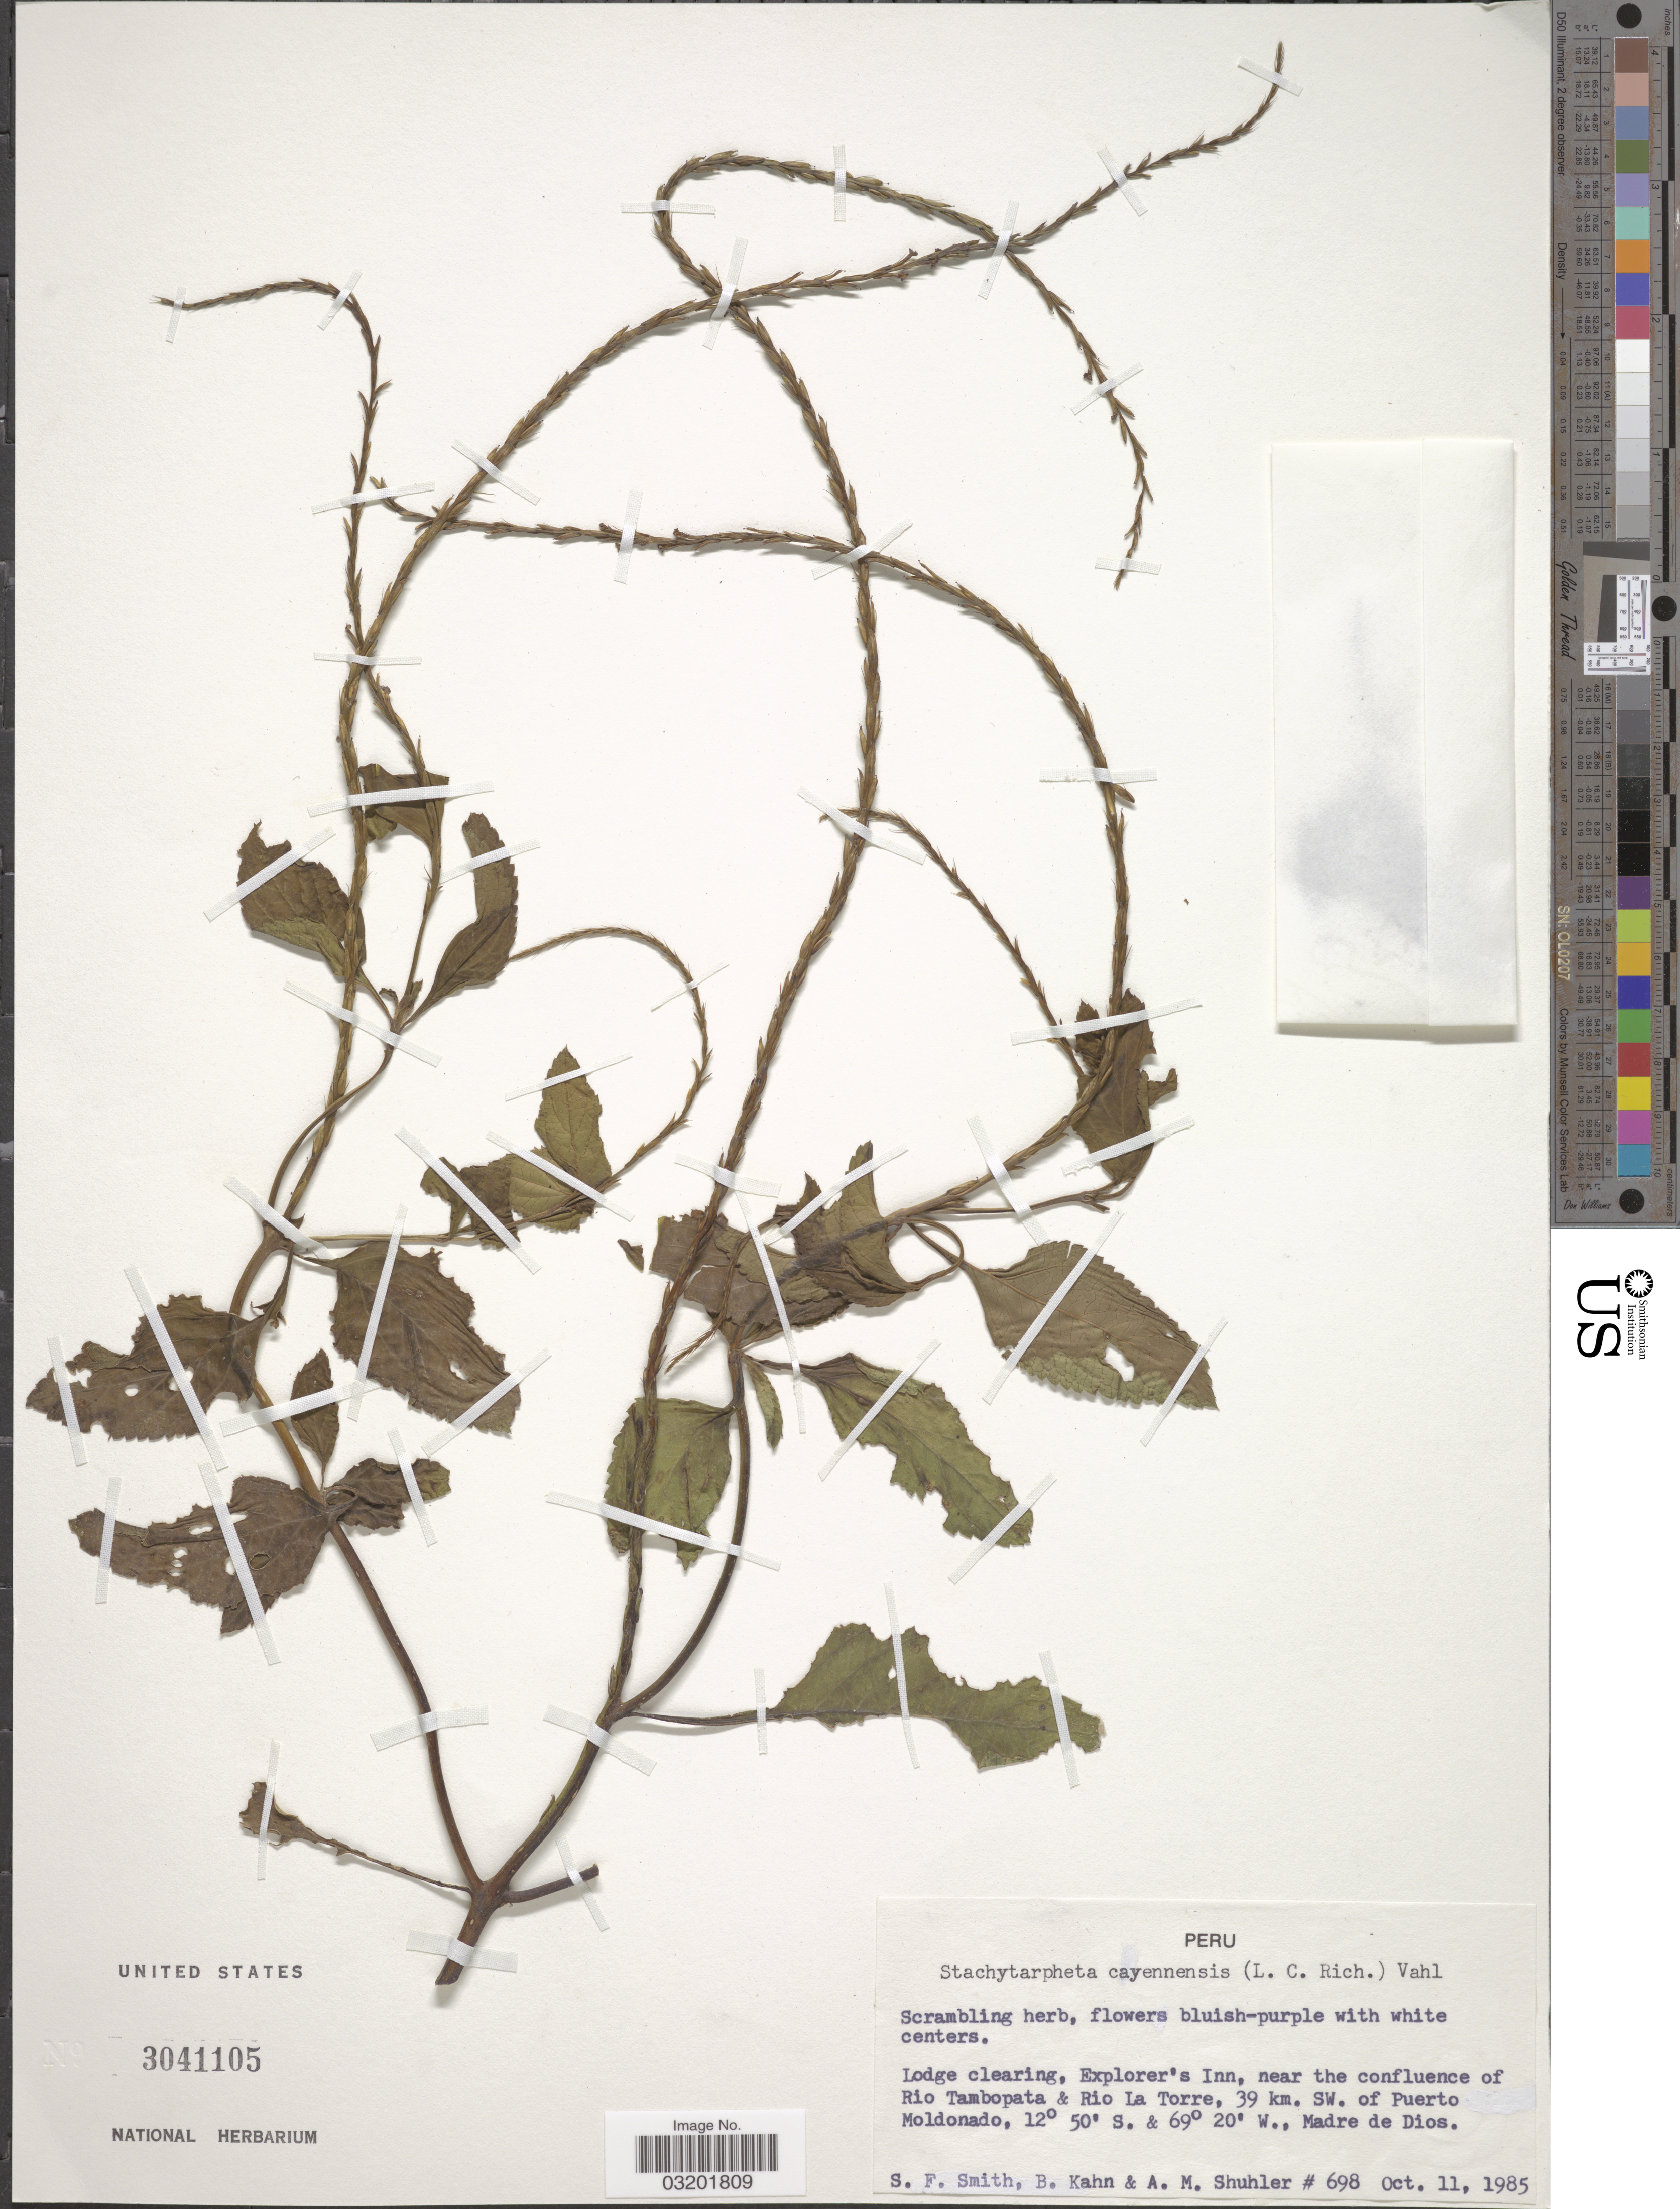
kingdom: Plantae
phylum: Tracheophyta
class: Magnoliopsida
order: Lamiales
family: Verbenaceae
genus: Stachytarpheta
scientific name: Stachytarpheta cayennensis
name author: (Rich.) Vahl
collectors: S.F. Smith, B. Kahn & A. Shuhler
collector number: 698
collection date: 1985-10-11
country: Peru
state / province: Madre de Dios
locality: Lodge clearing, Explorer's Inn, near the confluence of Rio Tambopata & Rio La Torre, 39 km. SW. of Puerto Moldonado.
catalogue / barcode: US 3041105